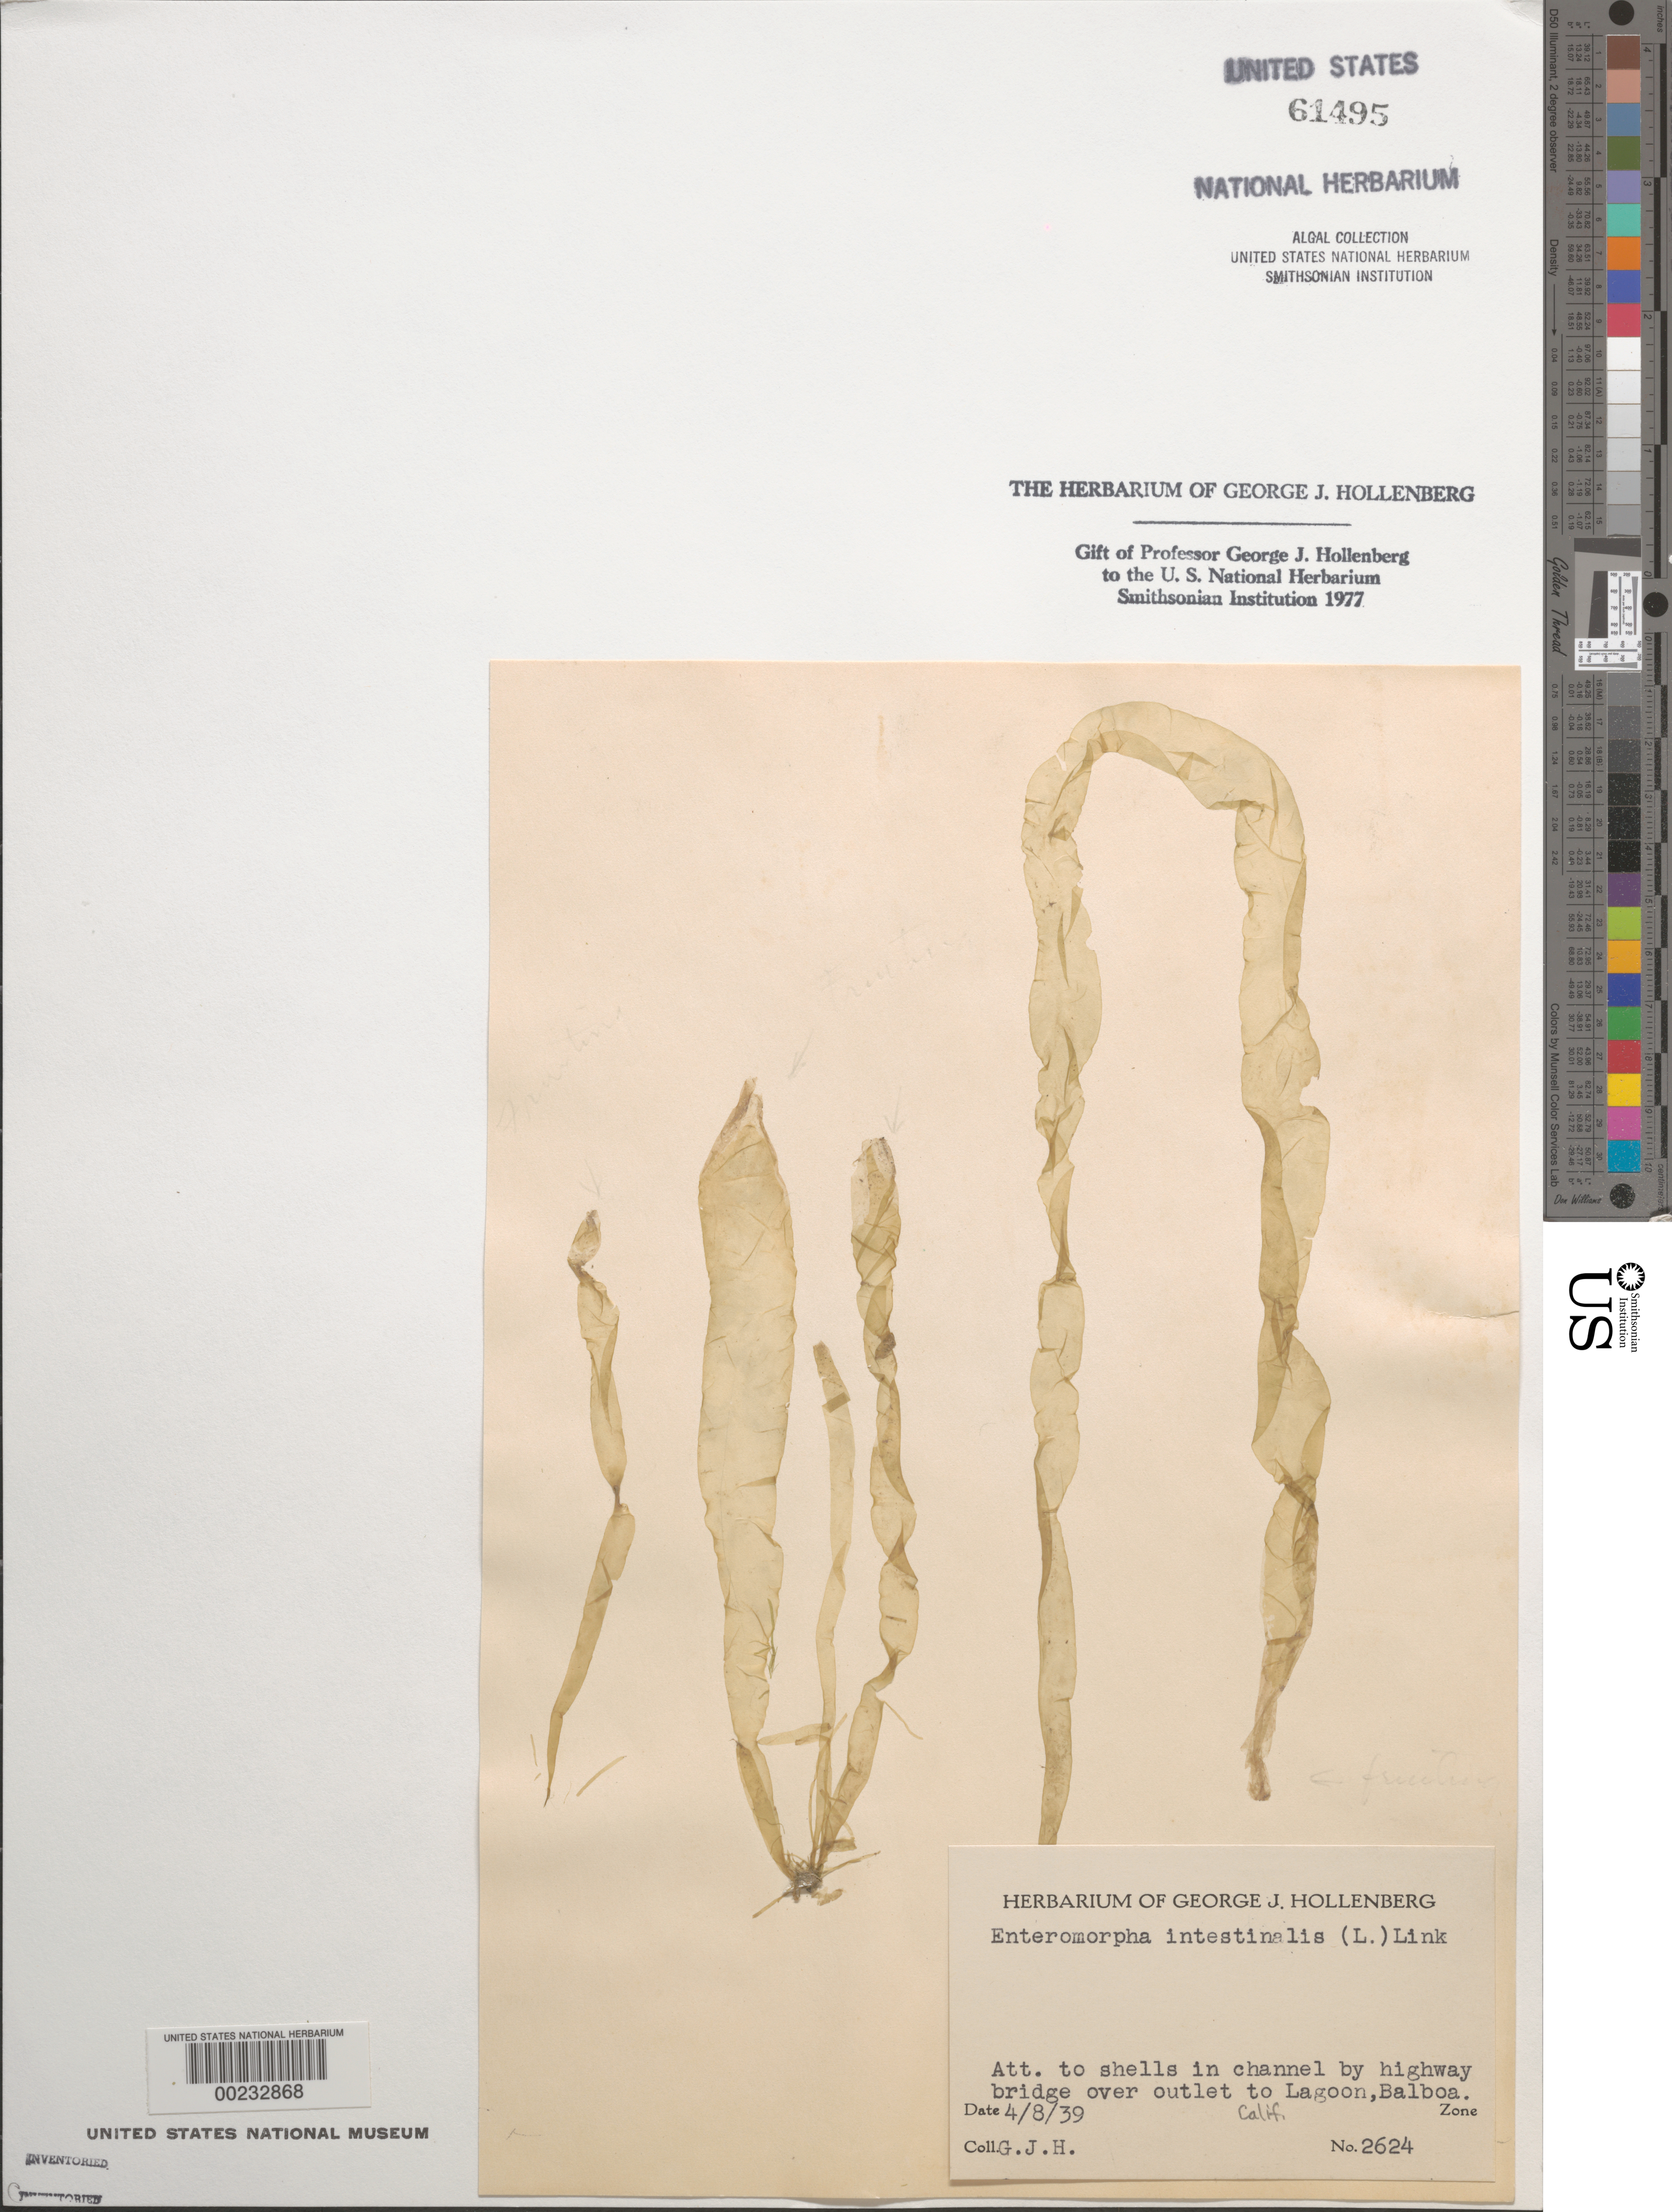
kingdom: Plantae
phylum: Chlorophyta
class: Ulvophyceae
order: Ulvales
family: Ulvaceae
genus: Ulva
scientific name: Ulva intestinalis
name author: L.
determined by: Algae name updating Project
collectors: G. Hollenberg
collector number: GJH 2624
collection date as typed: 08 Apr 1939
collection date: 1939-04-08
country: United States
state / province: California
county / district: Orange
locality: Balboa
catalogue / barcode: US 61495